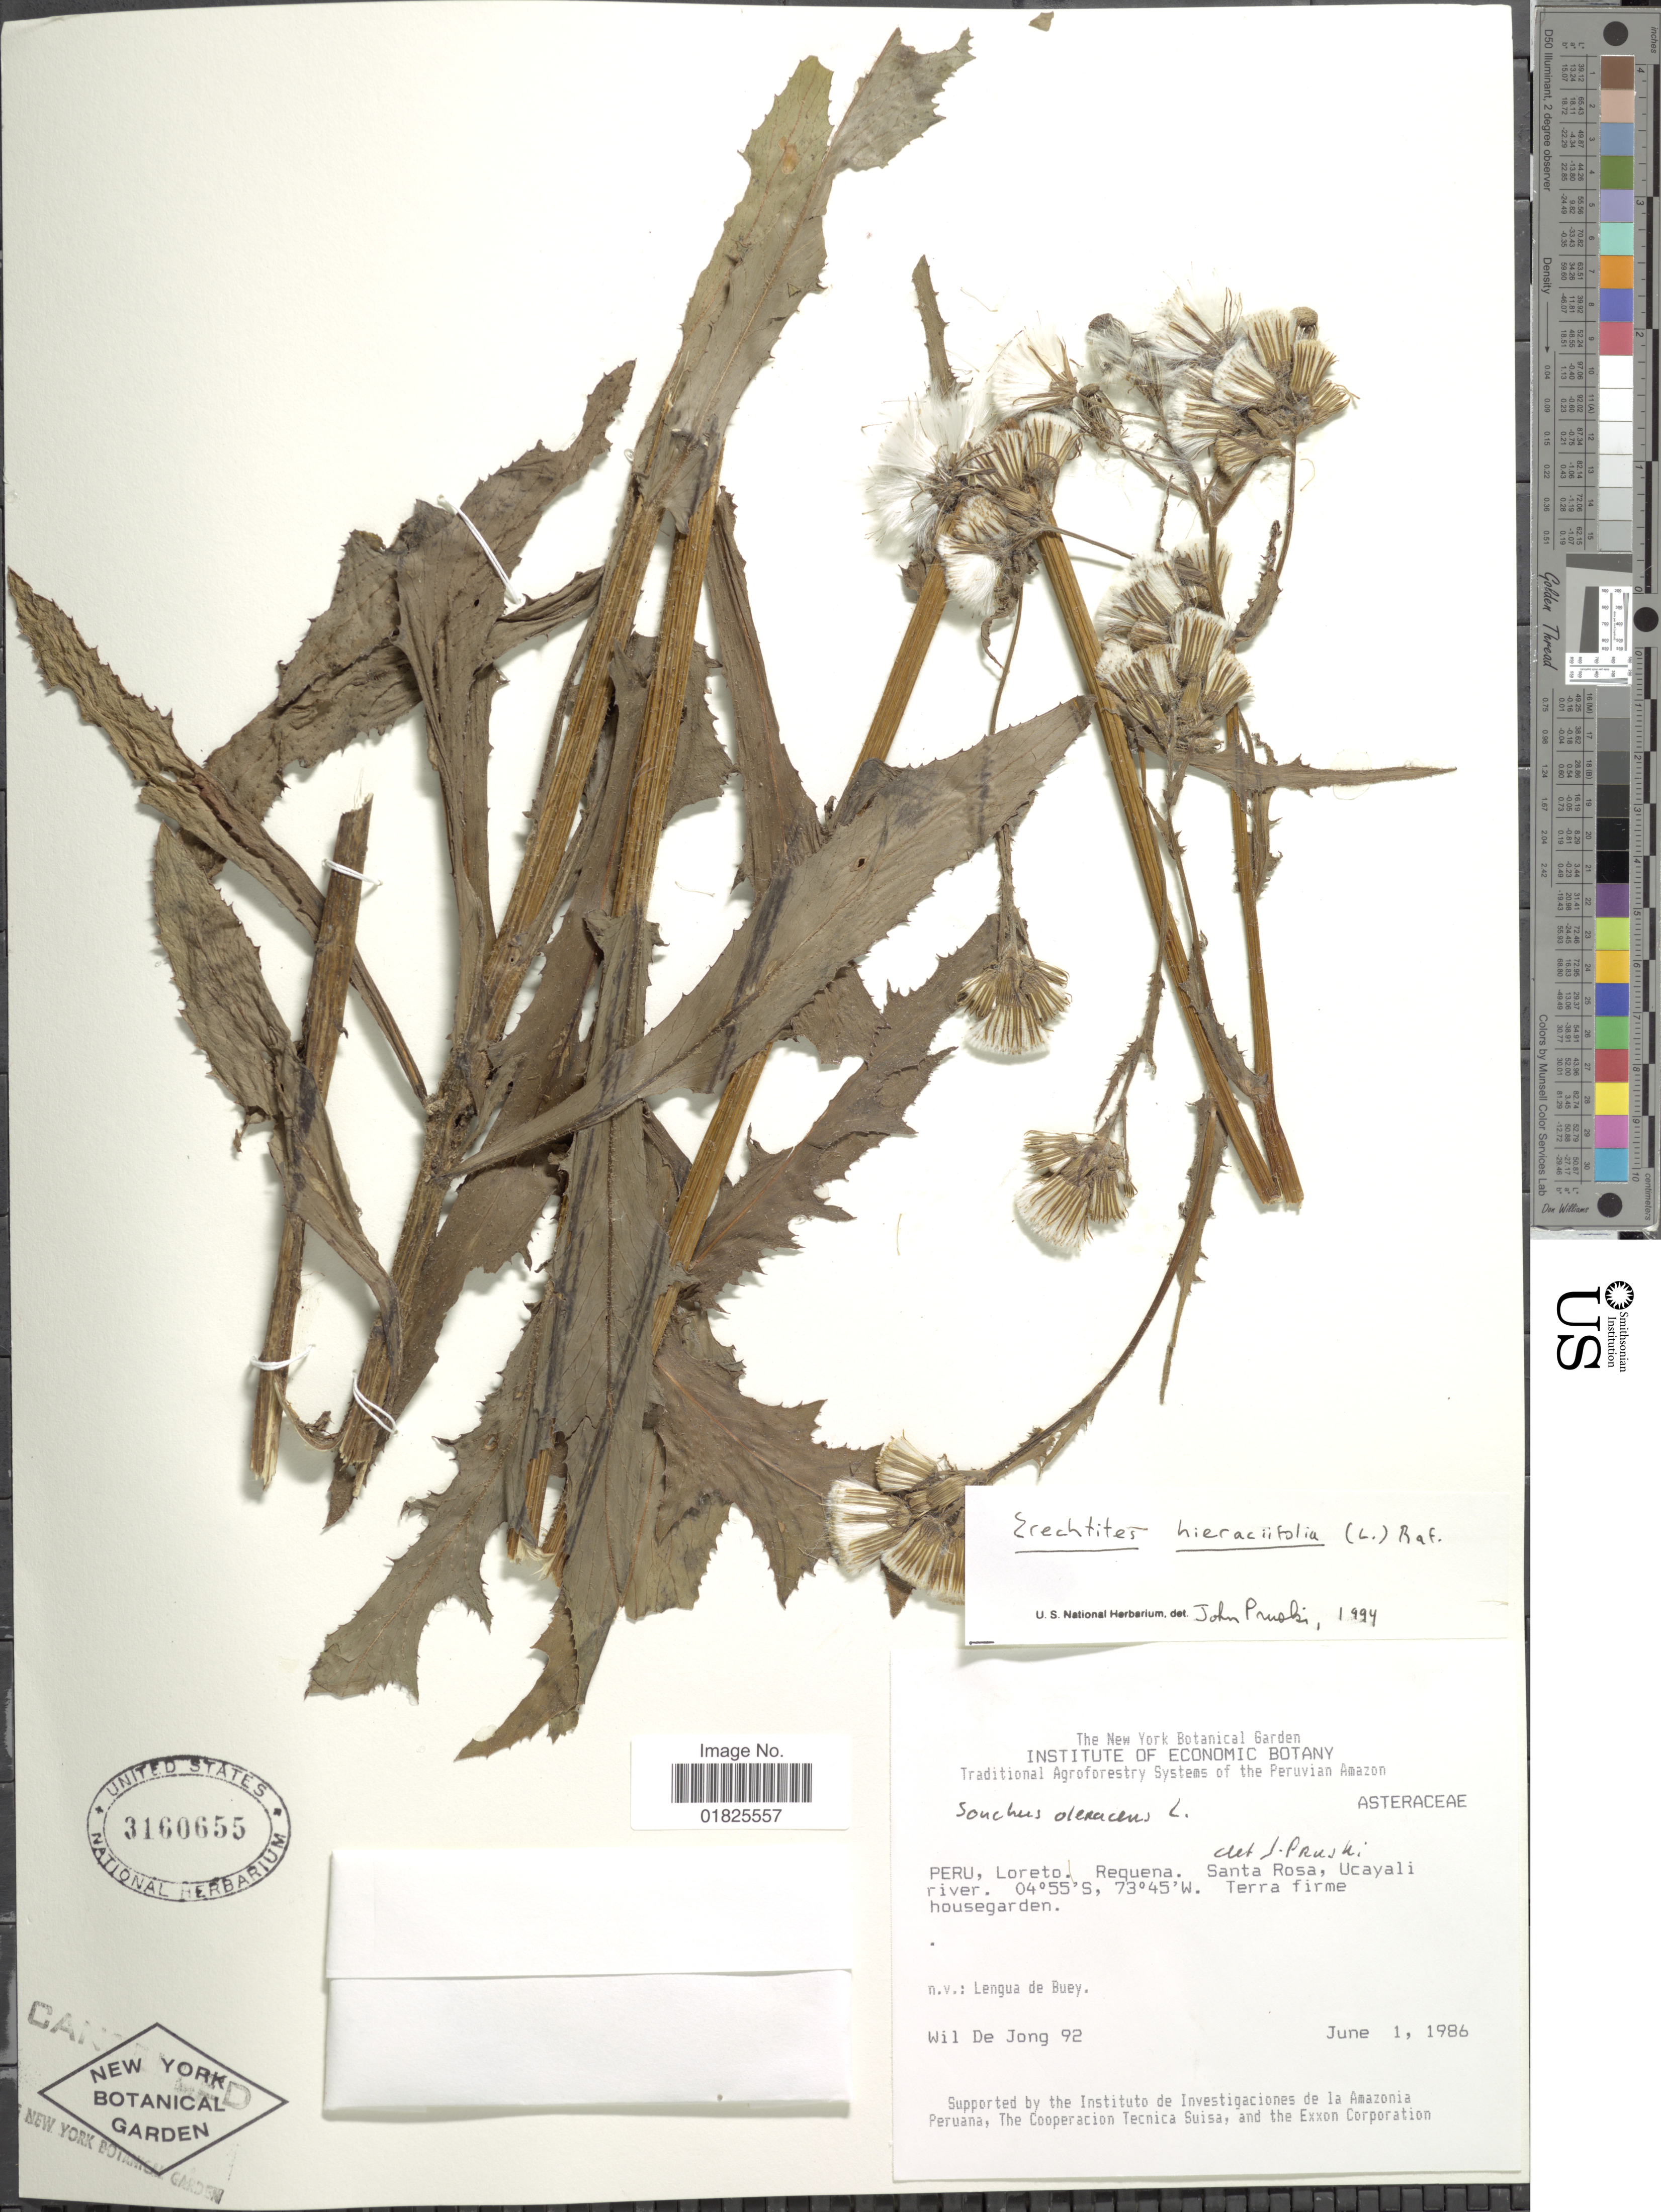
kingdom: Plantae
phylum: Tracheophyta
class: Magnoliopsida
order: Asterales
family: Asteraceae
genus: Erechtites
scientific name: Erechtites hieraciifolius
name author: (L.) Raf. ex DC.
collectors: W. de Jong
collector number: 92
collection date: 1986-06-01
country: Peru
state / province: Loreto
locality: Requena. Santa Rosa, ucayali river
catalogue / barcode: US 3160655